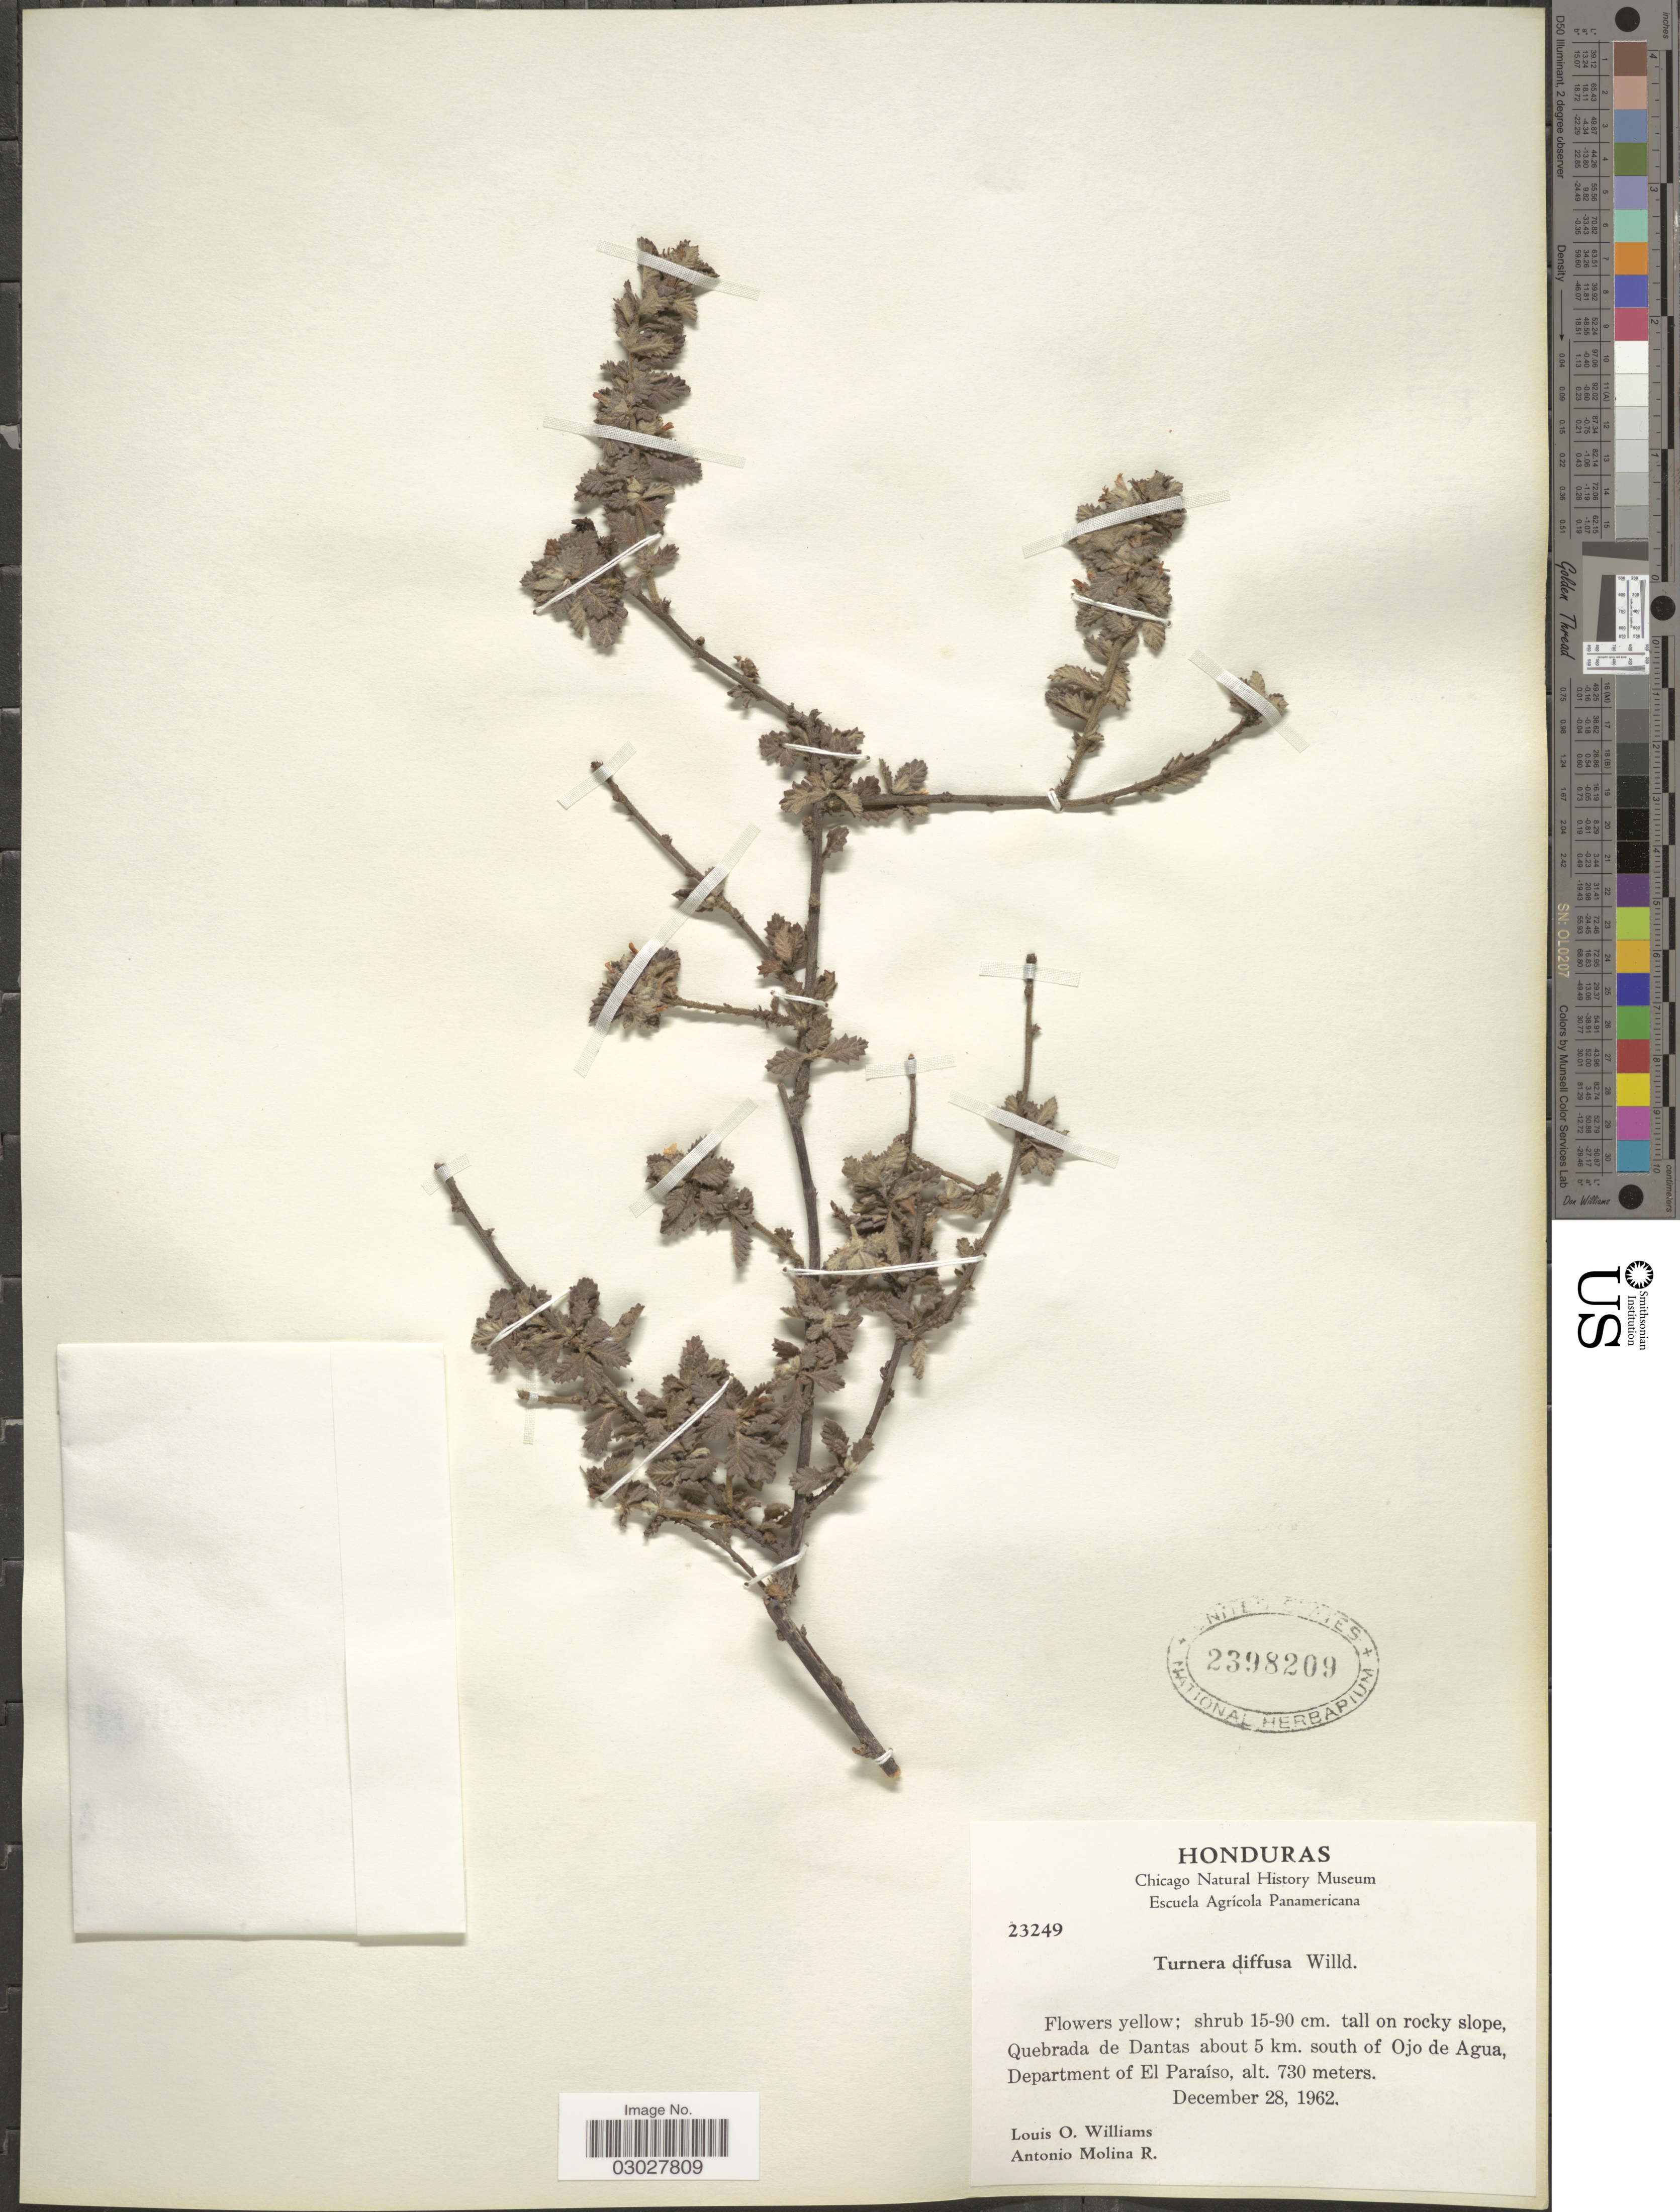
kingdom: Plantae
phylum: Tracheophyta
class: Magnoliopsida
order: Malpighiales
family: Turneraceae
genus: Turnera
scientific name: Turnera diffusa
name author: Willd. ex Schult.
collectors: L. O. Williams & A. Molina R.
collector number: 23249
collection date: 1962-12-28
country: Honduras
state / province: El Paraíso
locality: Quebrada de Dantas about 5 km. south of Ojo de Agua, Department of El Paraíso.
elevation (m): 730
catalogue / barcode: US 2398209